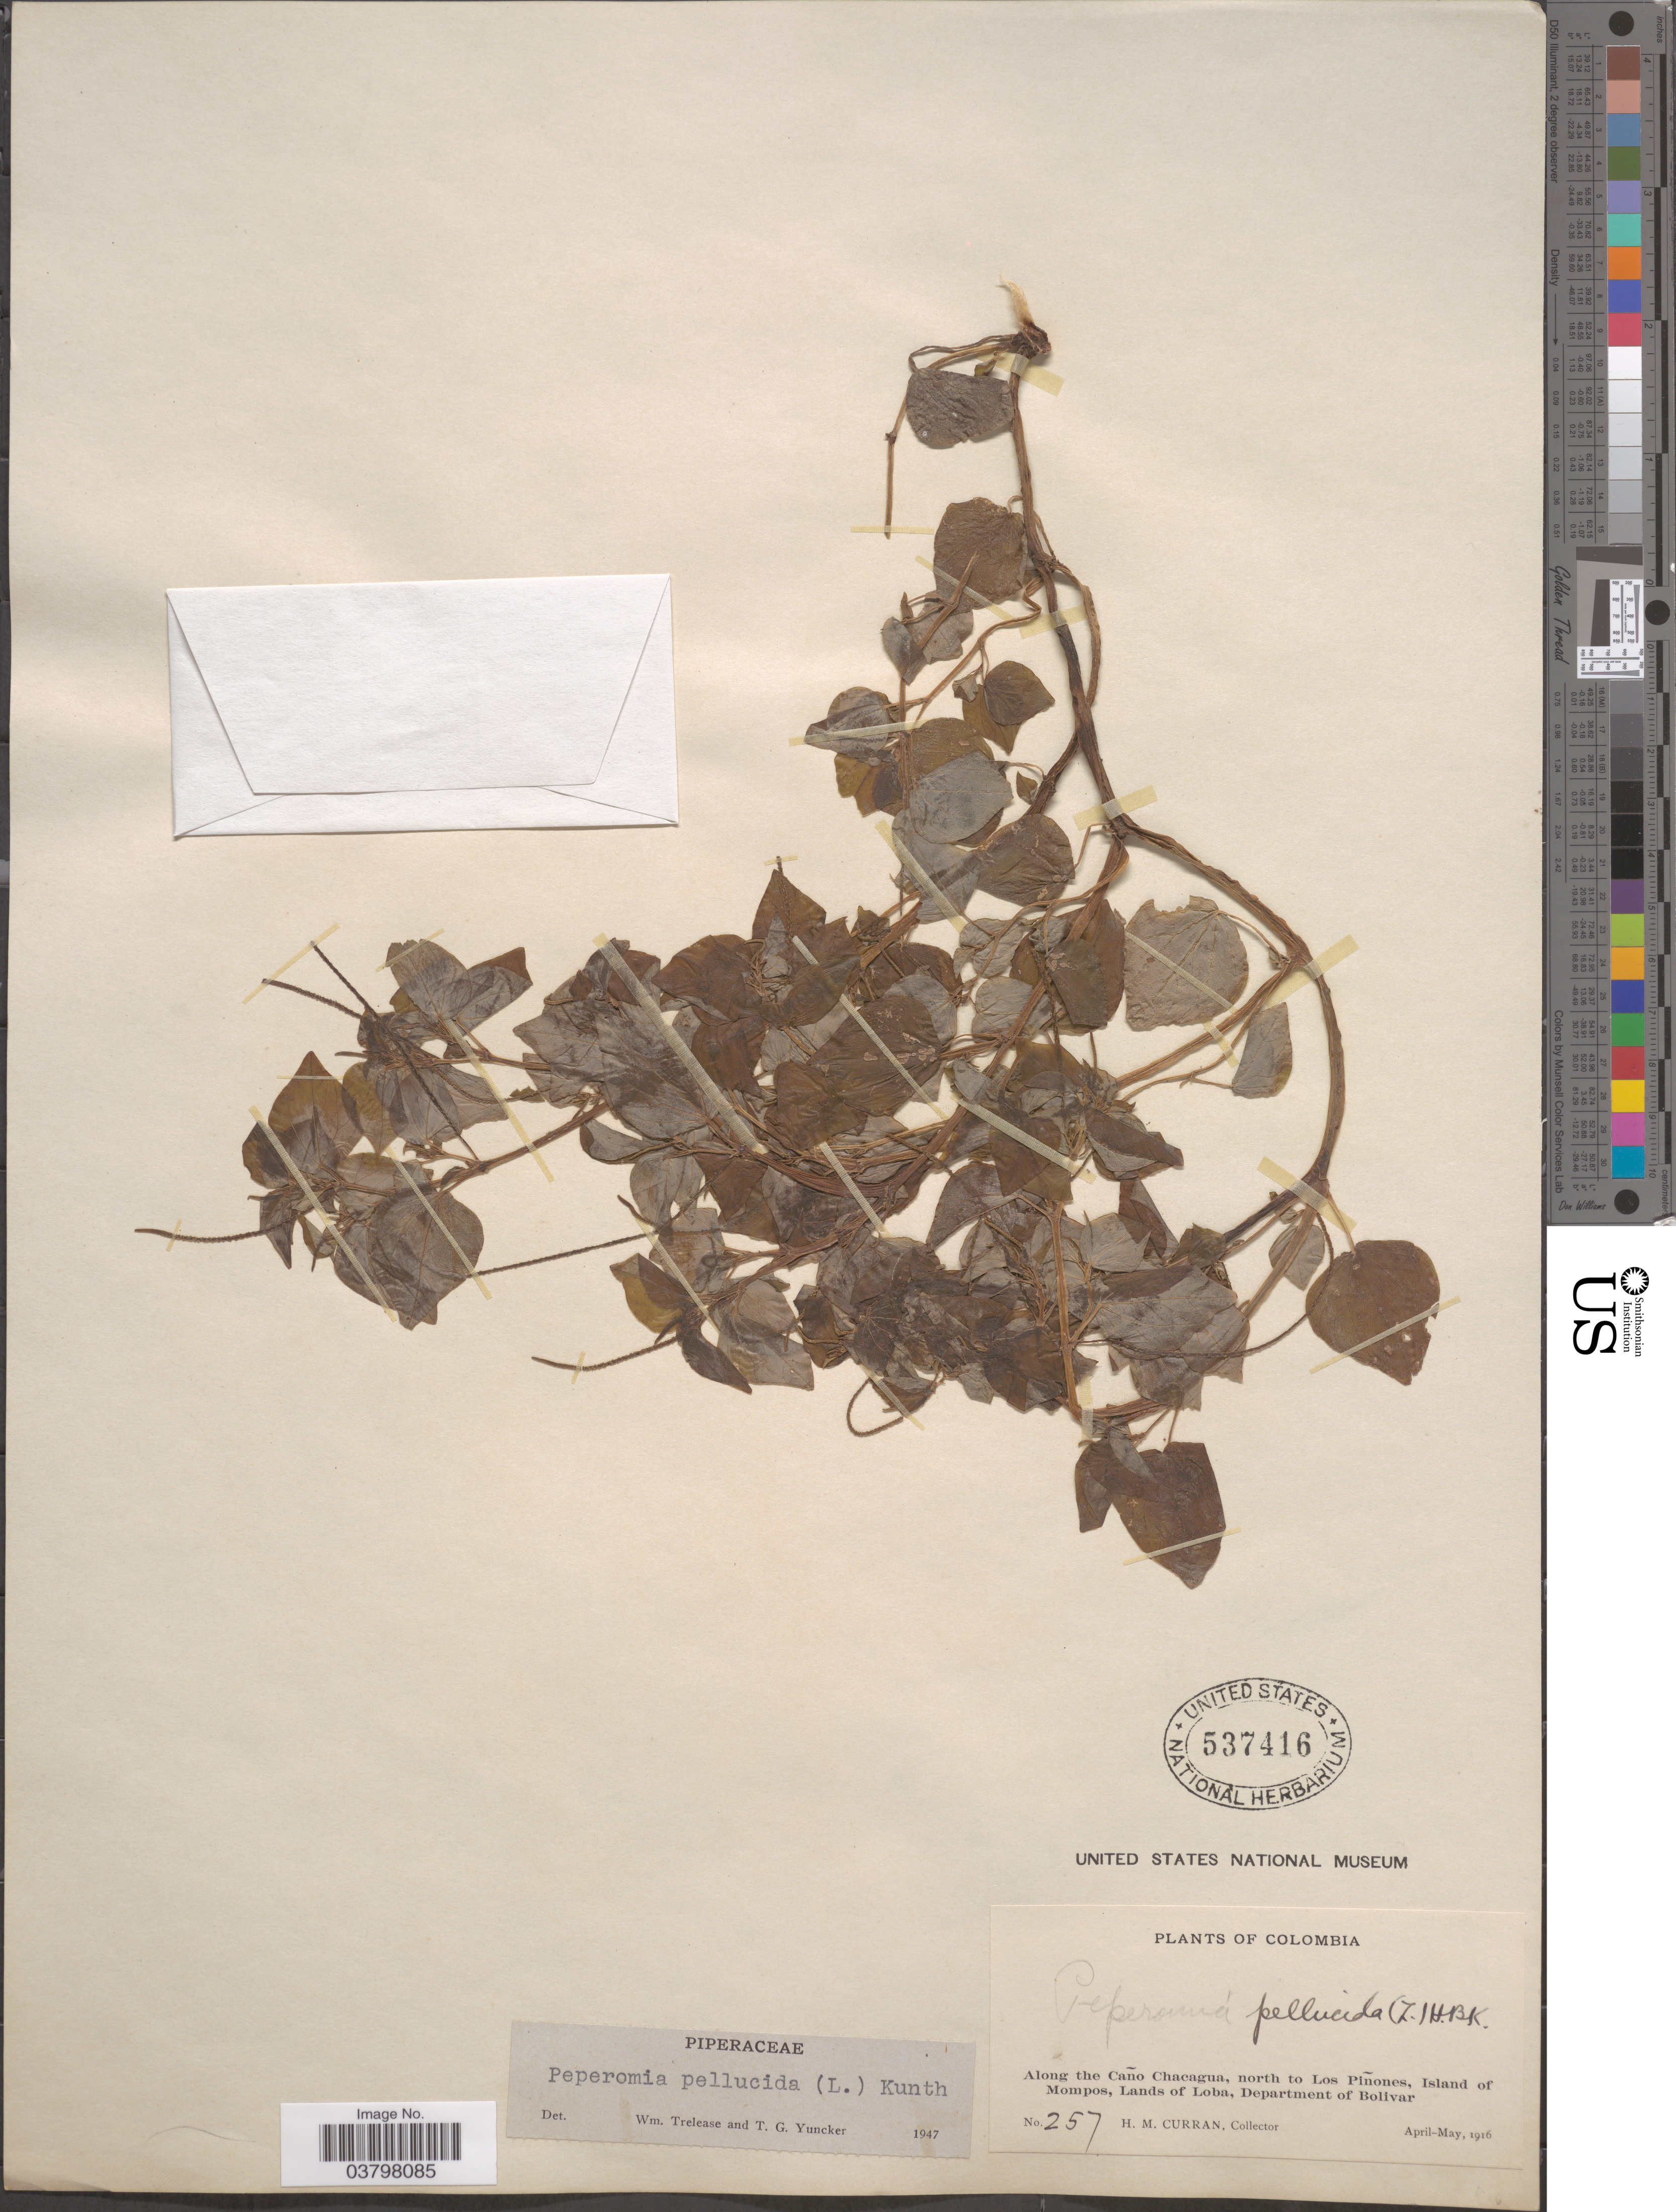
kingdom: Plantae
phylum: Tracheophyta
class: Magnoliopsida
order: Piperales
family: Piperaceae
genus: Peperomia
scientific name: Peperomia pellucida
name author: (L.) Kunth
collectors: H. M. Curran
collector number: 257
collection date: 1916-04/1916-05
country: Colombia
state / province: Bolívar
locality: Along the Caño Chacagua, north of Los Piñones, Island of Mompos, Lands of Loba, Department of Bolivar.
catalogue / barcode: US 537416